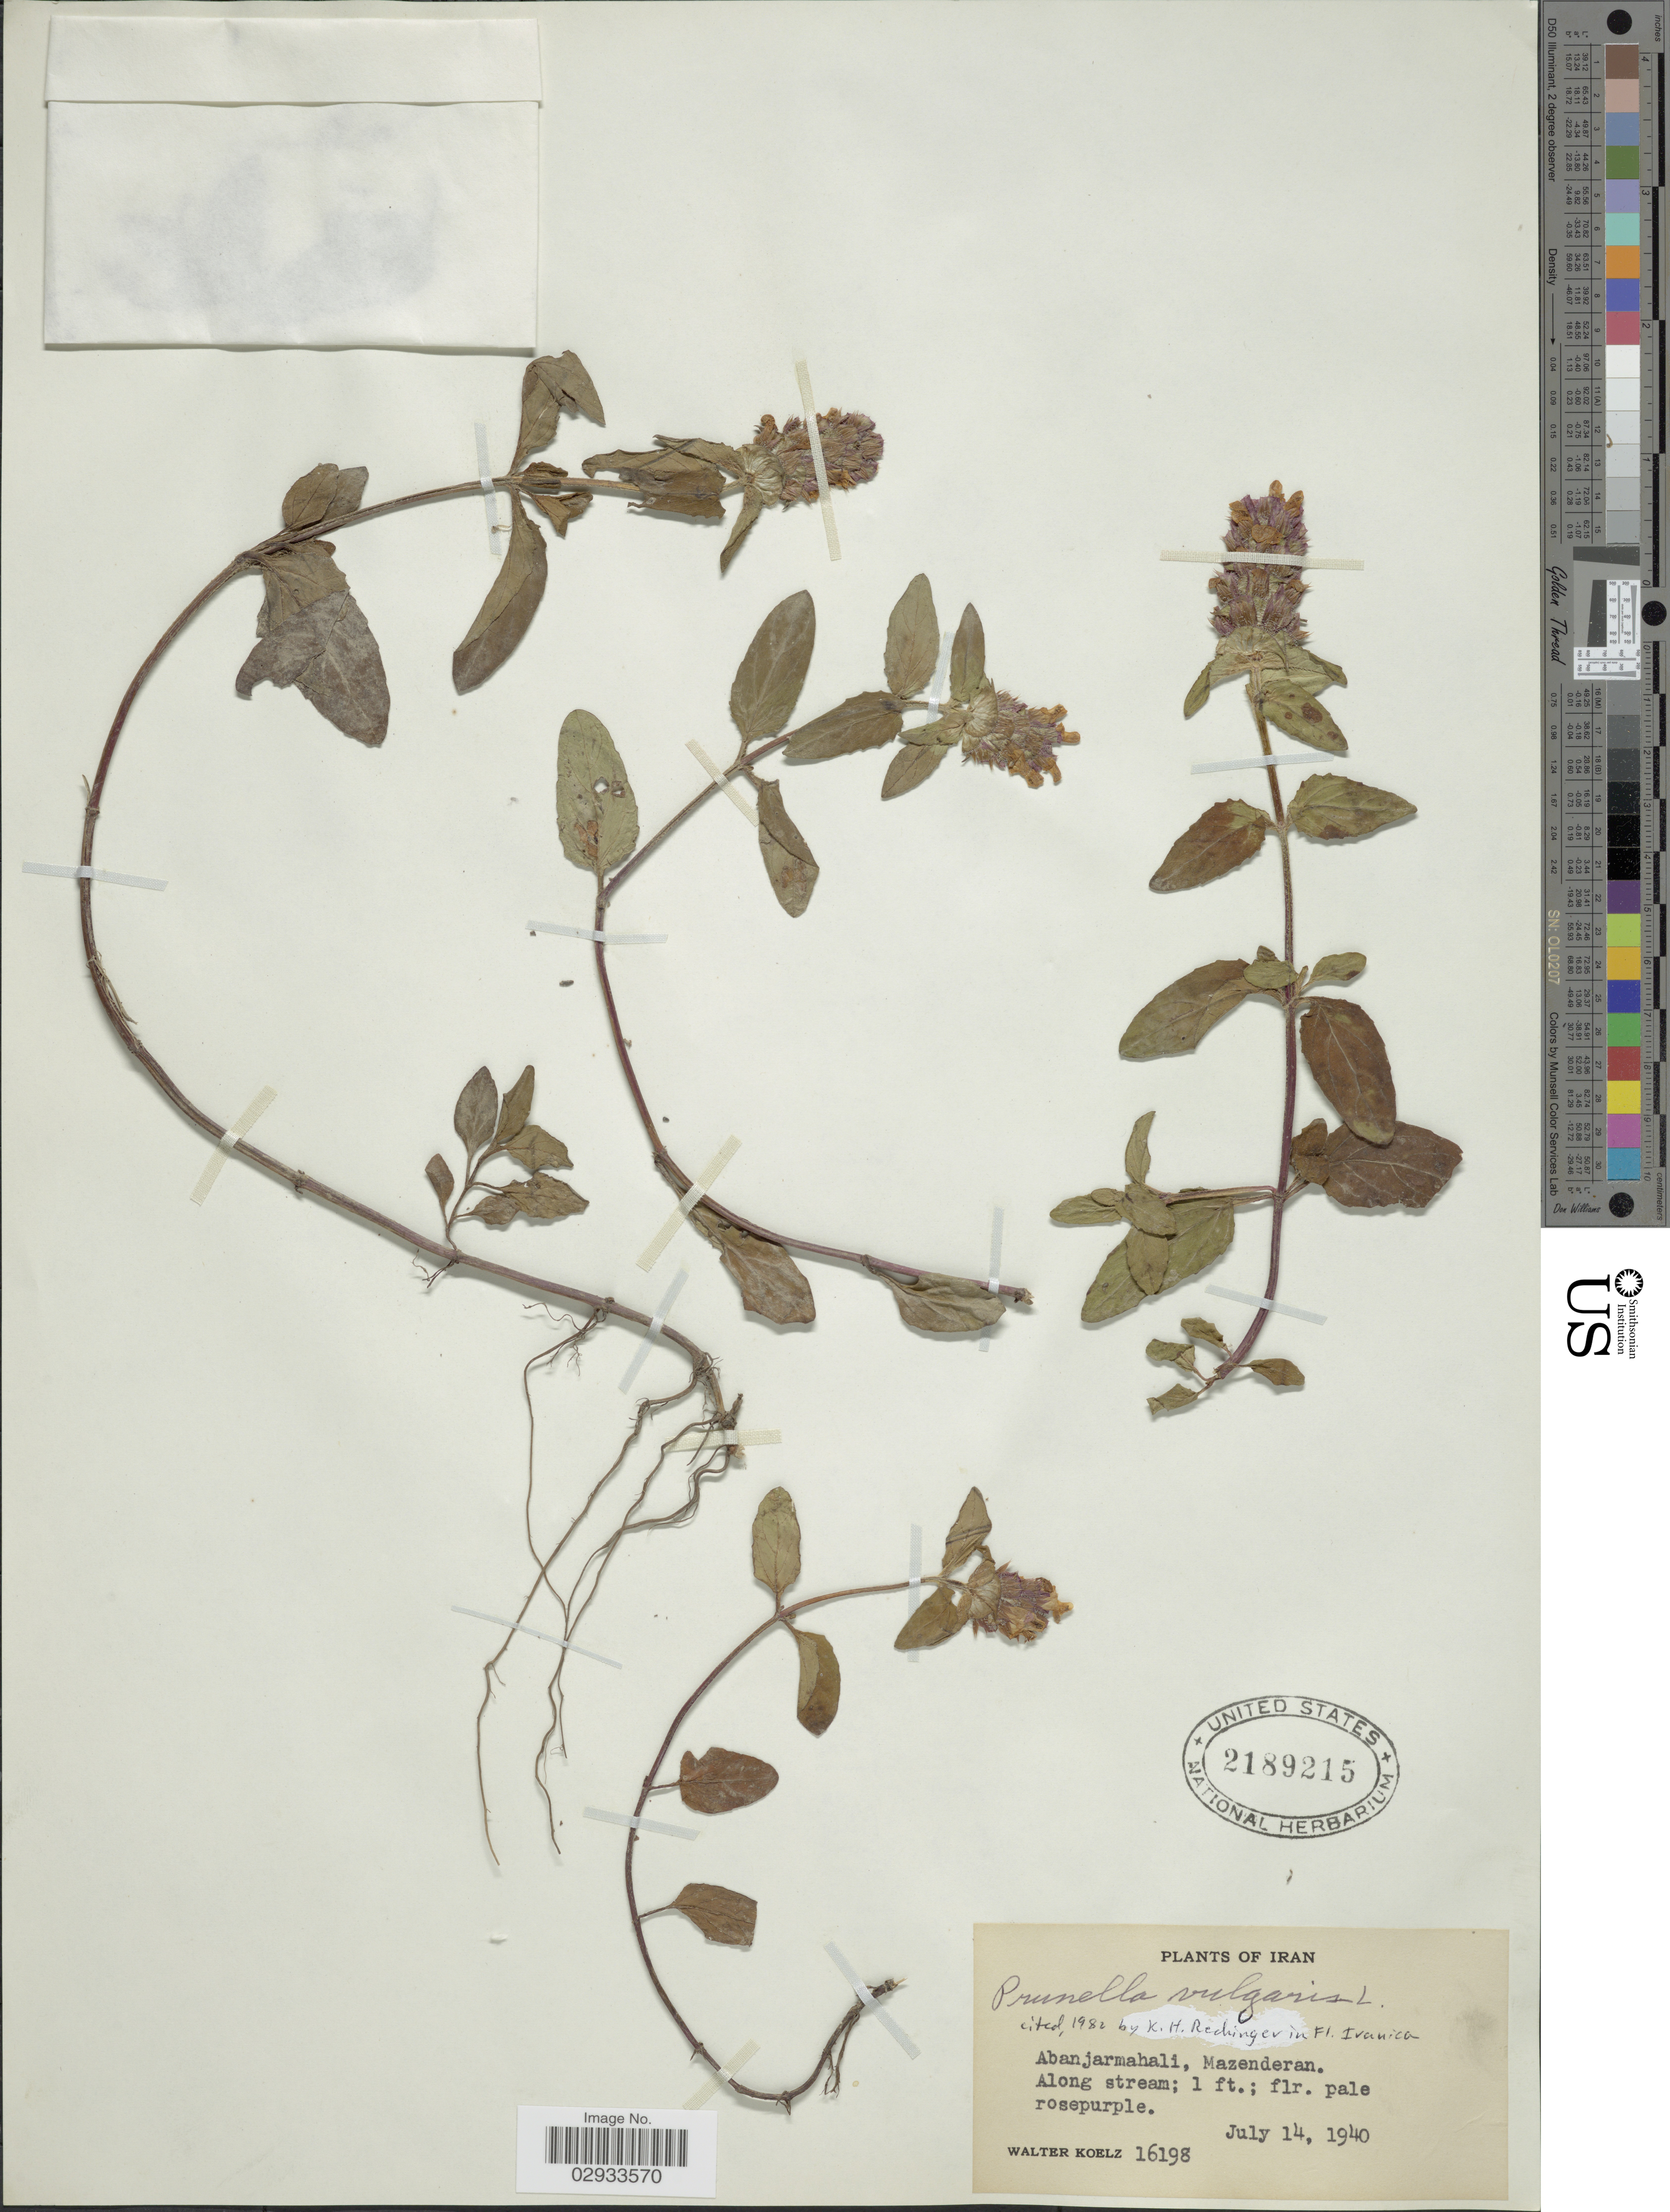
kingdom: Plantae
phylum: Tracheophyta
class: Magnoliopsida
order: Lamiales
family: Lamiaceae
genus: Prunella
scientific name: Prunella vulgaris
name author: L.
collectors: W. N. Koelz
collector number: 16198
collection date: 1940-07-14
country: Iran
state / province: Mazandaran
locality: Abanjarmahali, Mazenderan.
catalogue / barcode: US 2189215